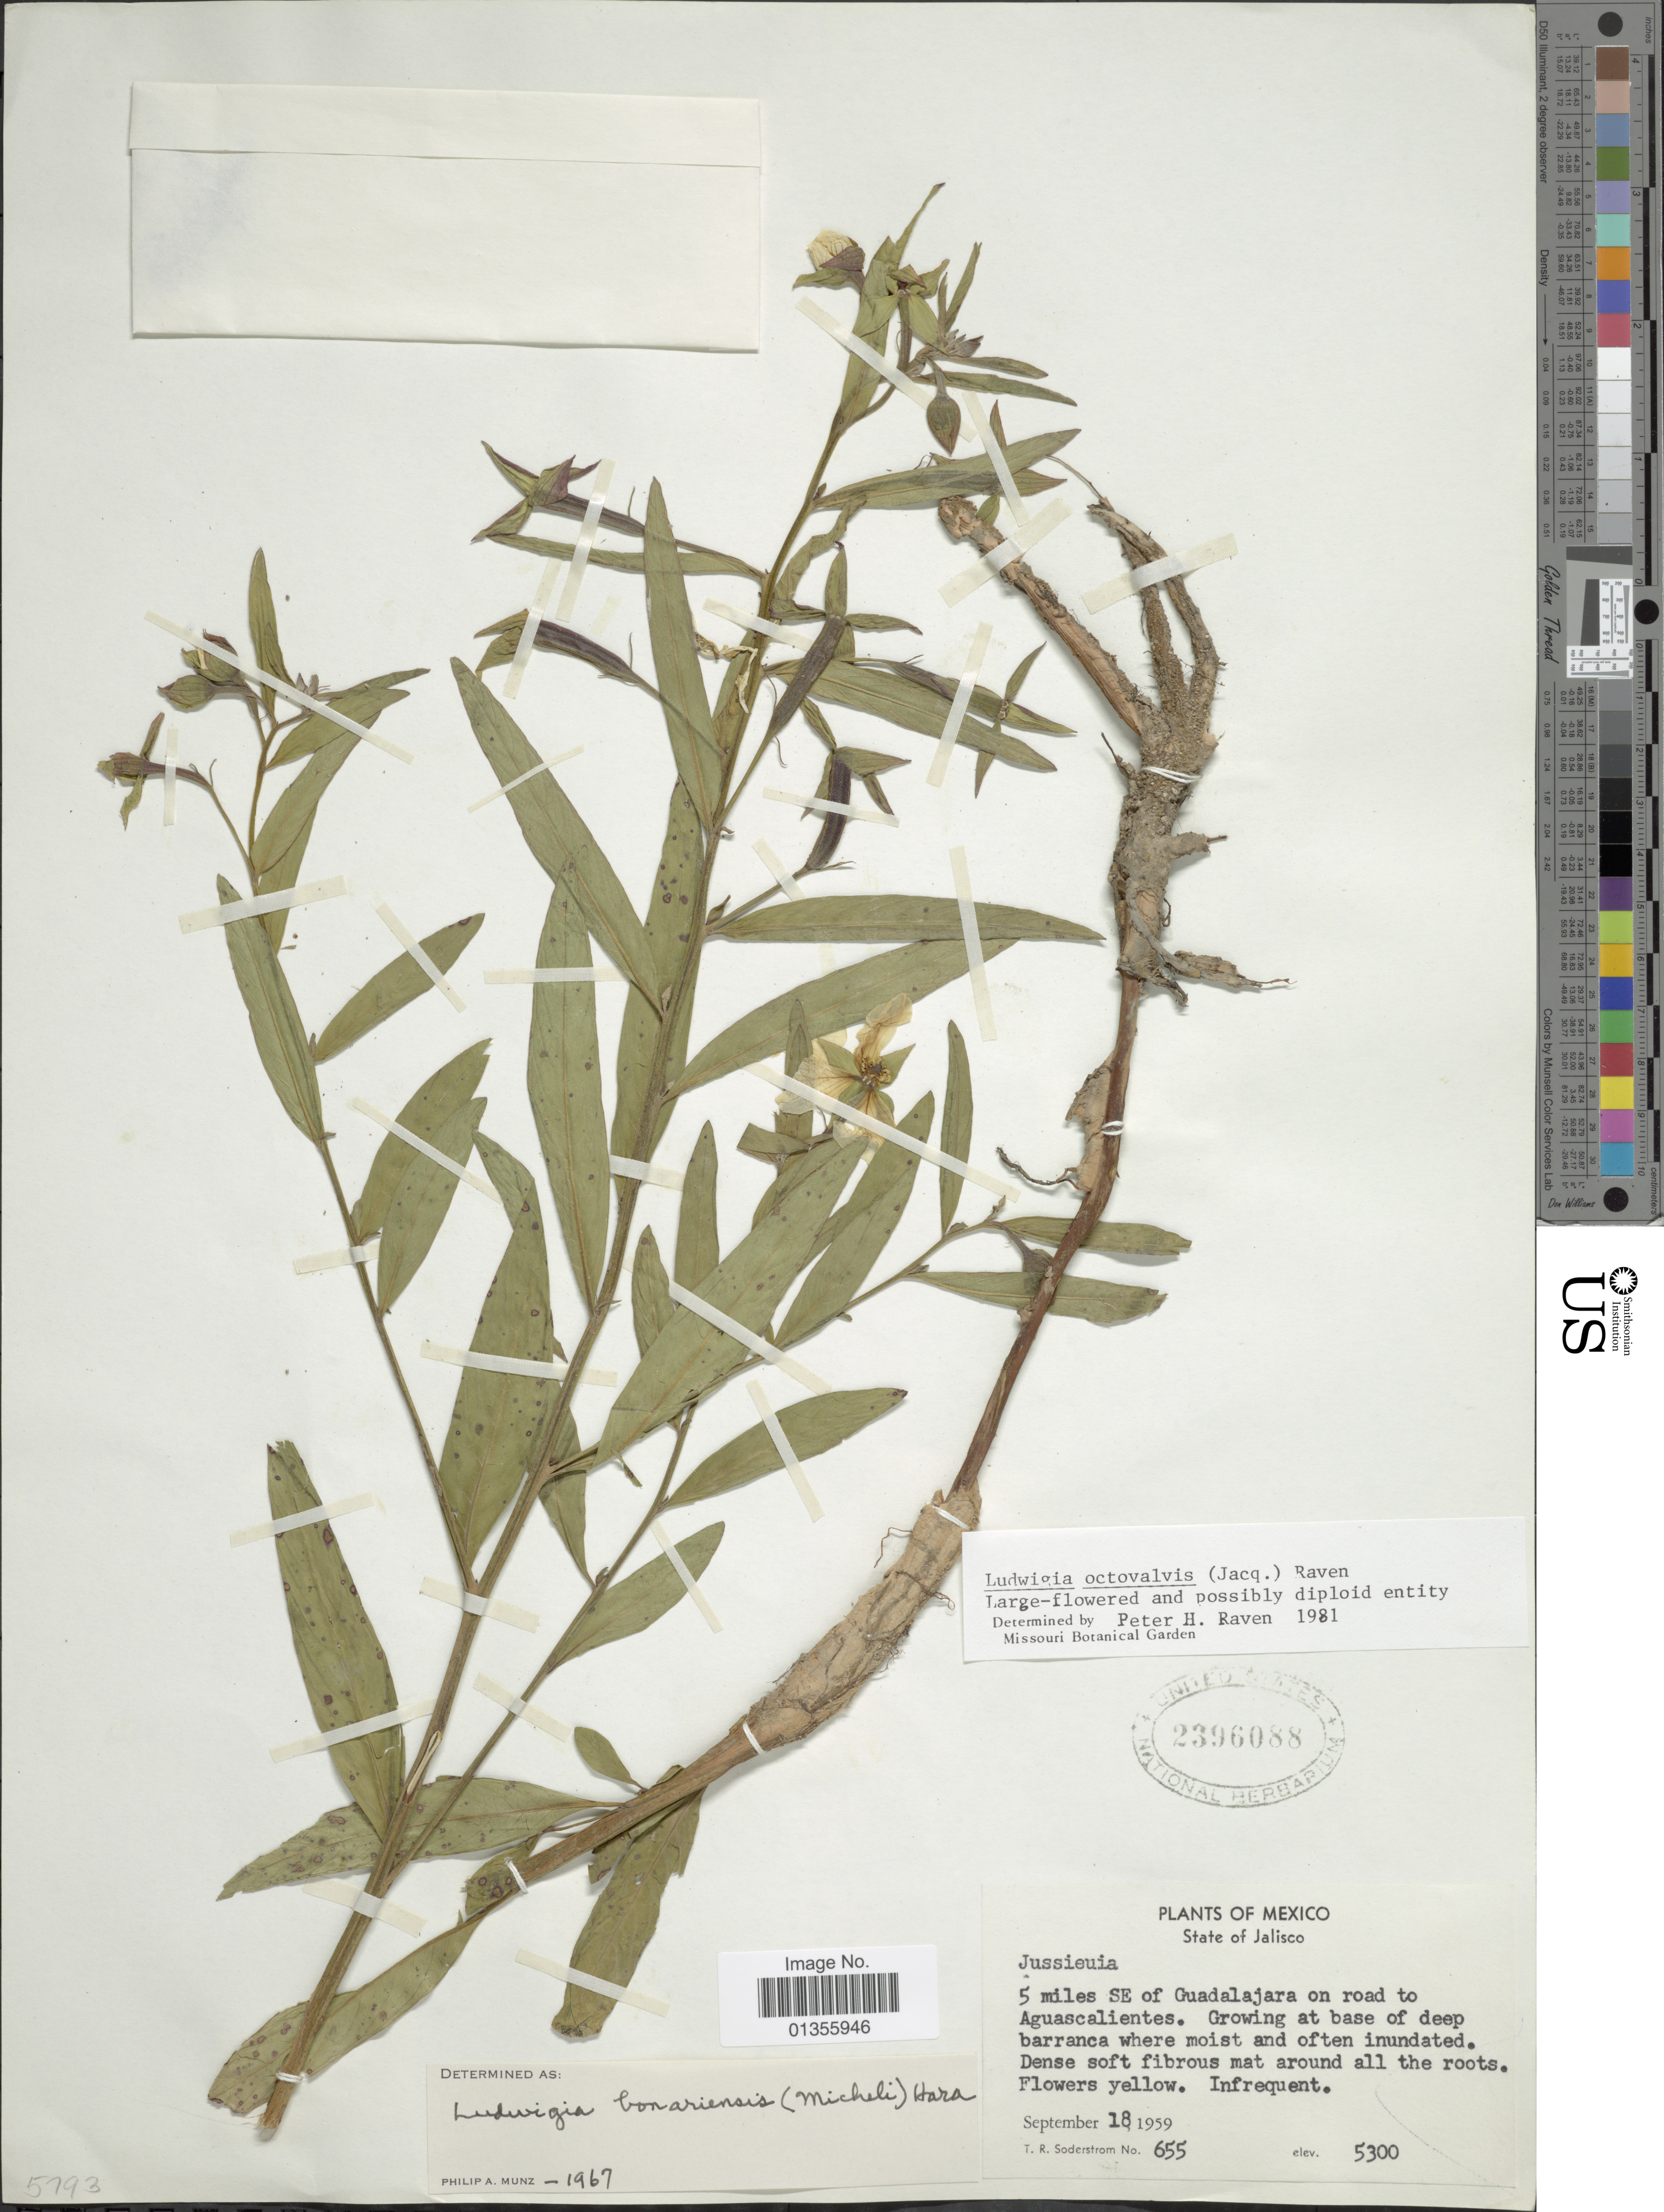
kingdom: Plantae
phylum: Tracheophyta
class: Magnoliopsida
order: Myrtales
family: Onagraceae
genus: Ludwigia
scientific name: Ludwigia octovalvis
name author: (Jacq.) P.H. Raven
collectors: T. R. Soderstrom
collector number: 655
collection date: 1959-09-18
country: Mexico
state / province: Jalisco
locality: State of Jalisco. 5 miles SE of Guadalajara on road to Aguascalientes.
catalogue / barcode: US 2396088